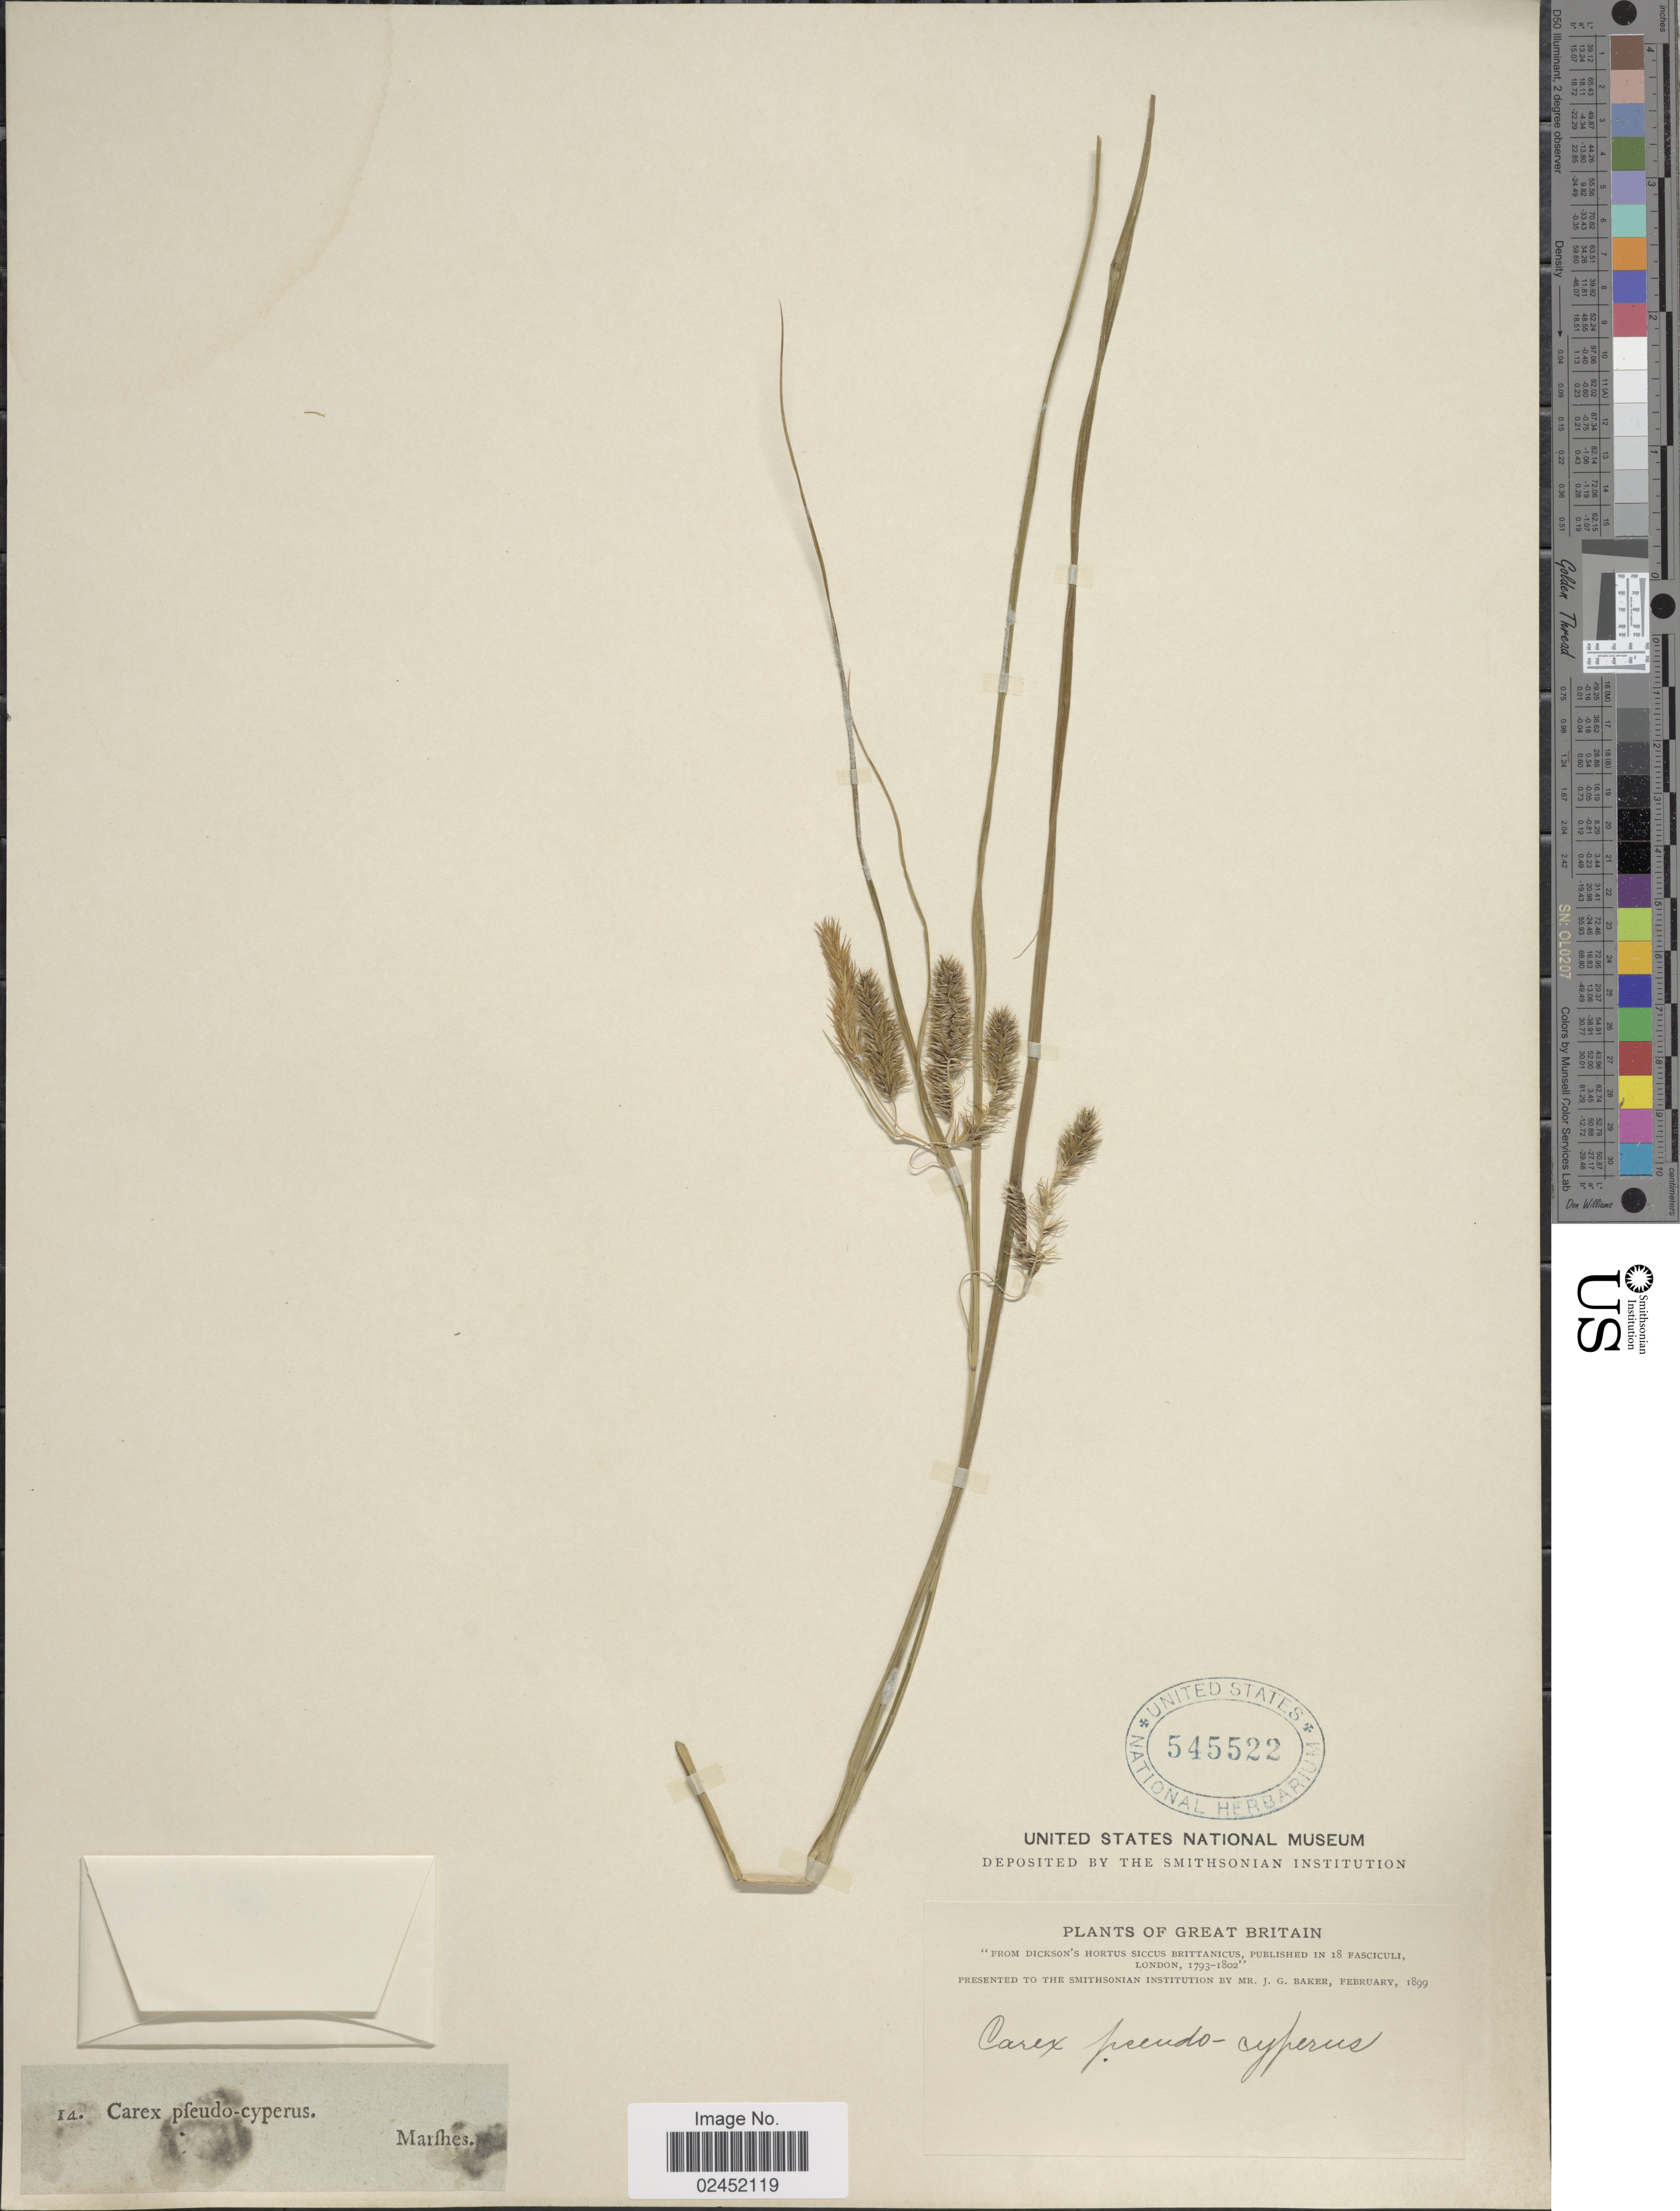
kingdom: Plantae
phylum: Tracheophyta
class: Liliopsida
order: Poales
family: Cyperaceae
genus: Carex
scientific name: Carex pseudocyperus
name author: L.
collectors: ex herb. J.G. Baker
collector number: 14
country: United Kingdom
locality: Great Britain, marshes.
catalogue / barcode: US 545522